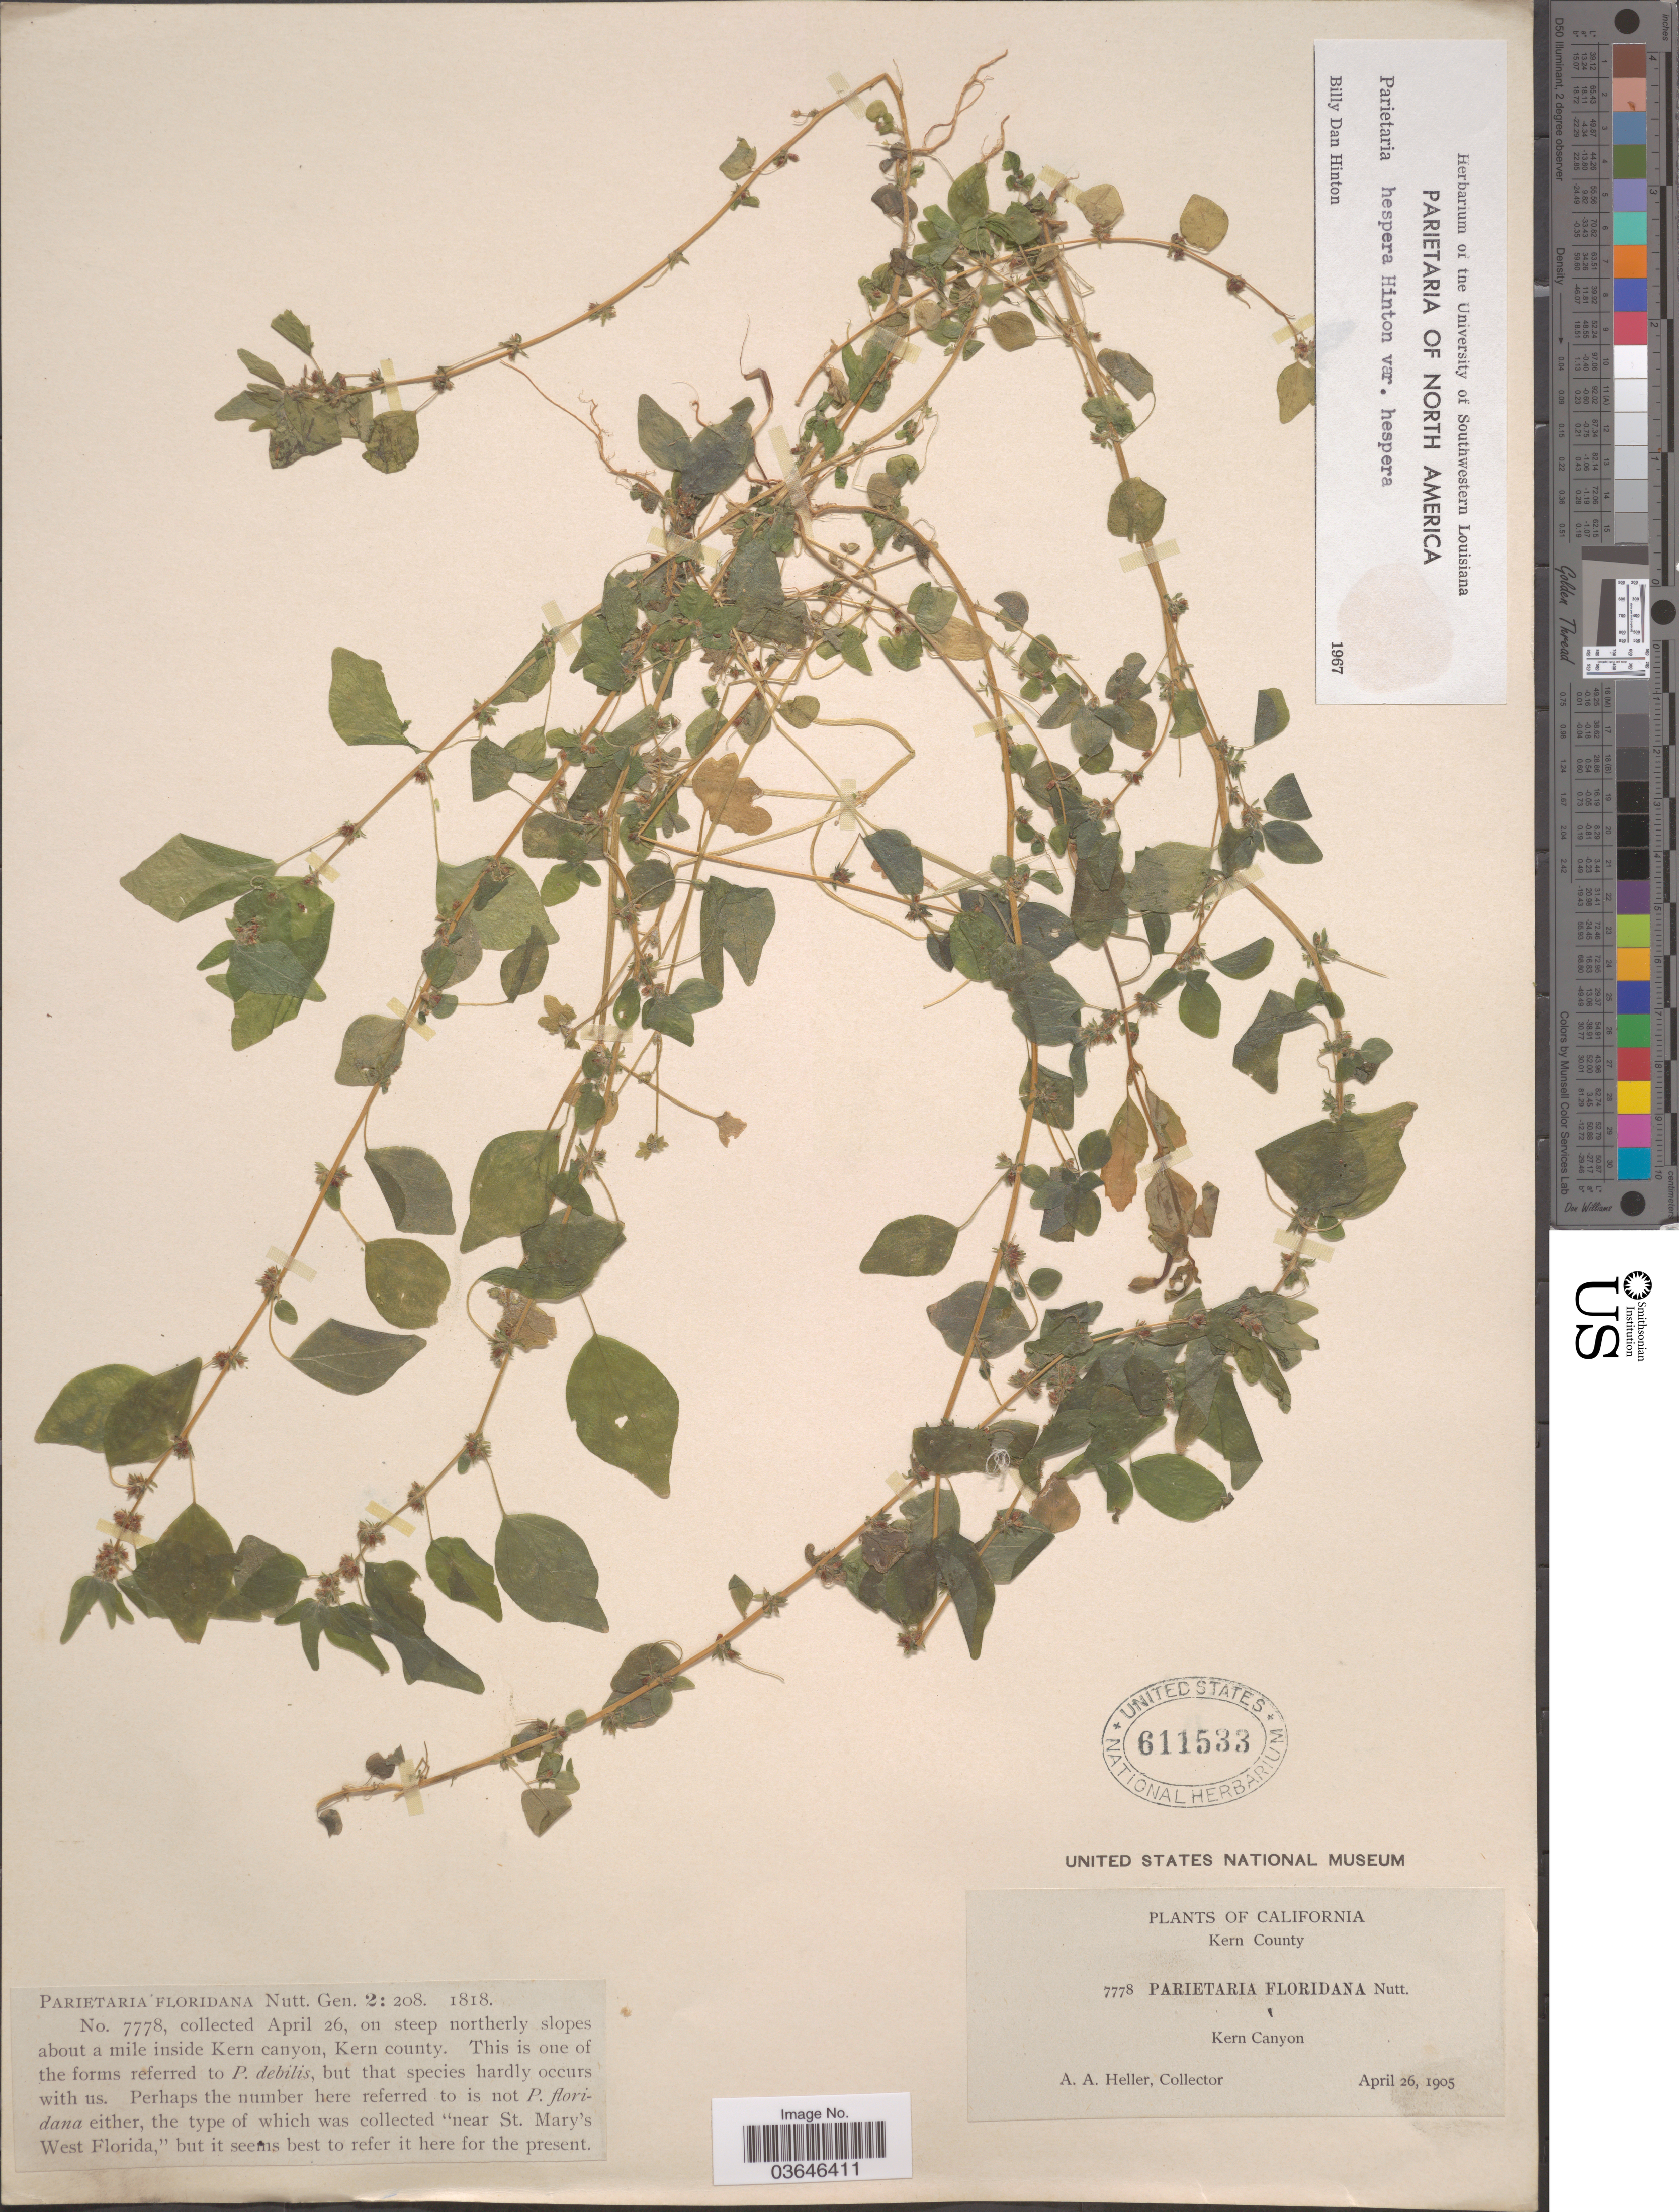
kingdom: Plantae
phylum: Tracheophyta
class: Magnoliopsida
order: Rosales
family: Urticaceae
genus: Parietaria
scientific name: Parietaria hespera var. hespera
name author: Hinton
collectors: A. A. Heller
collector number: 7778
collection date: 1905-04-26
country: United States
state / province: California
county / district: Kern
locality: On steep northerly slopes about a mile inside Kern canyon, Kern county.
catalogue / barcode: US 611533